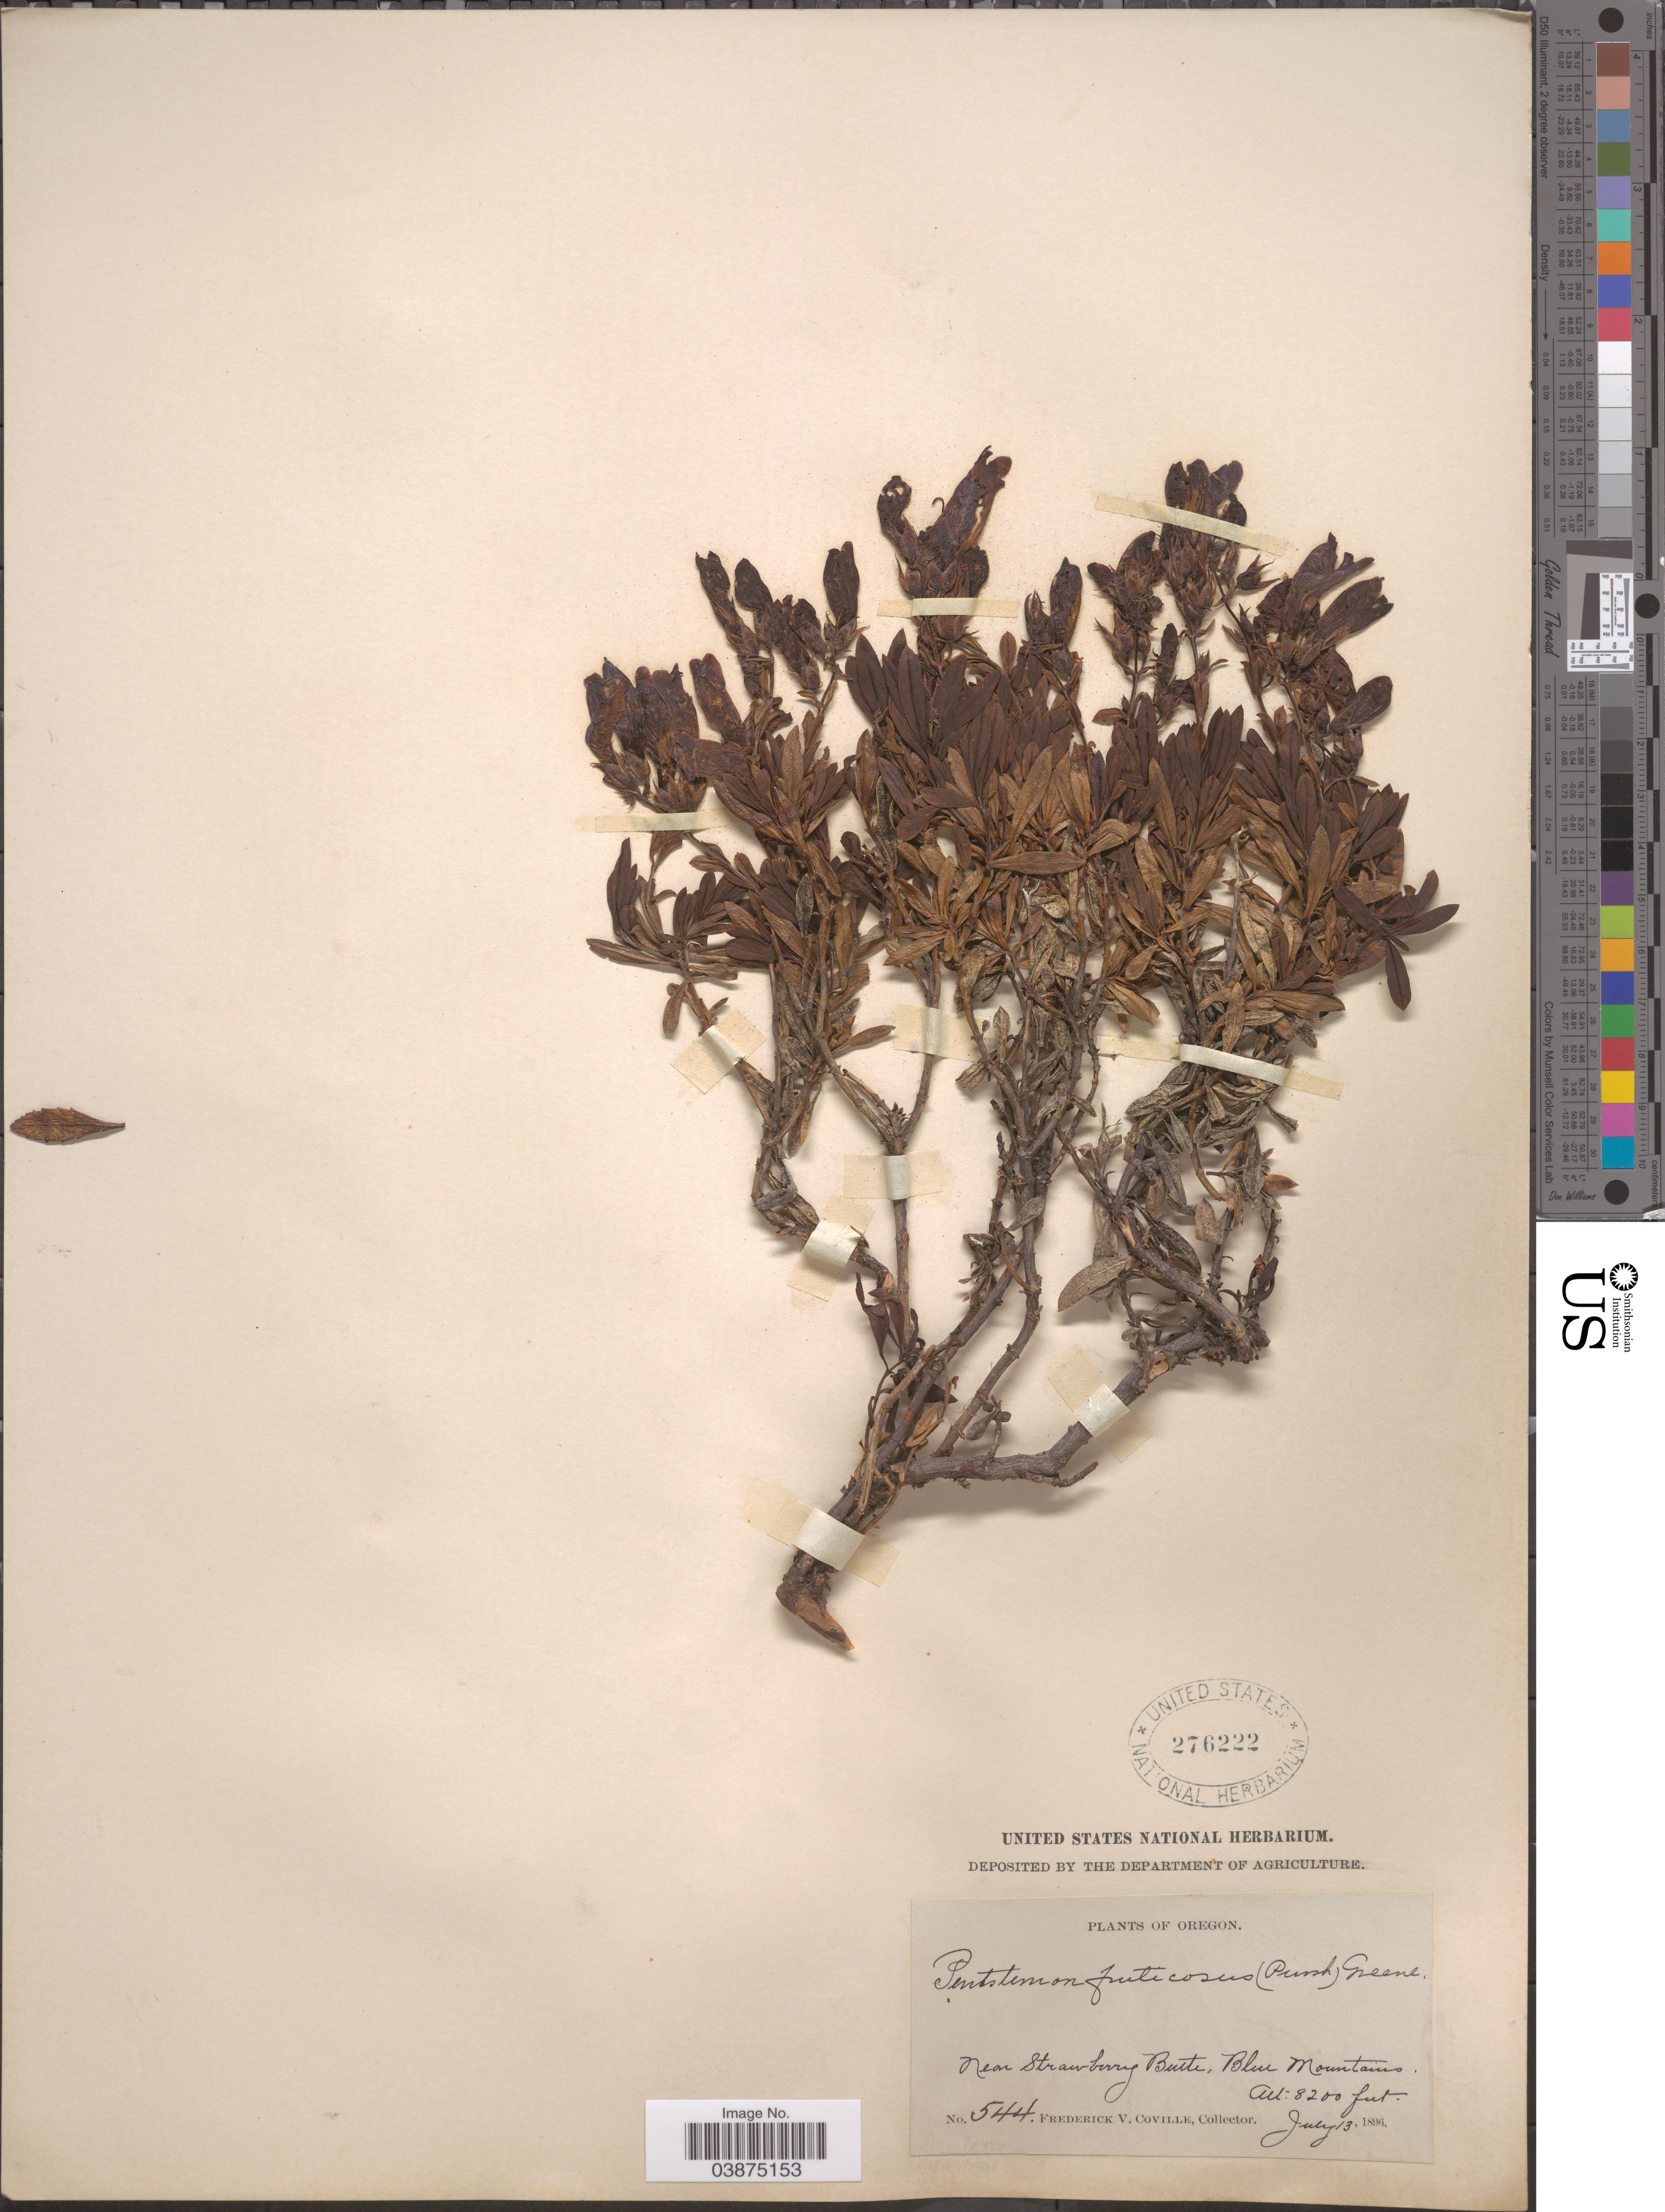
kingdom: Plantae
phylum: Tracheophyta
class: Magnoliopsida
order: Lamiales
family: Plantaginaceae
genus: Penstemon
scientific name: Penstemon fruticosus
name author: (Pursh) Greene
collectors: F. V. Coville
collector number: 544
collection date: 1896-07-13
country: United States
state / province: Oregon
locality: Near Strawberry Butte, Blue Mountains.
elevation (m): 2499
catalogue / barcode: US 276222